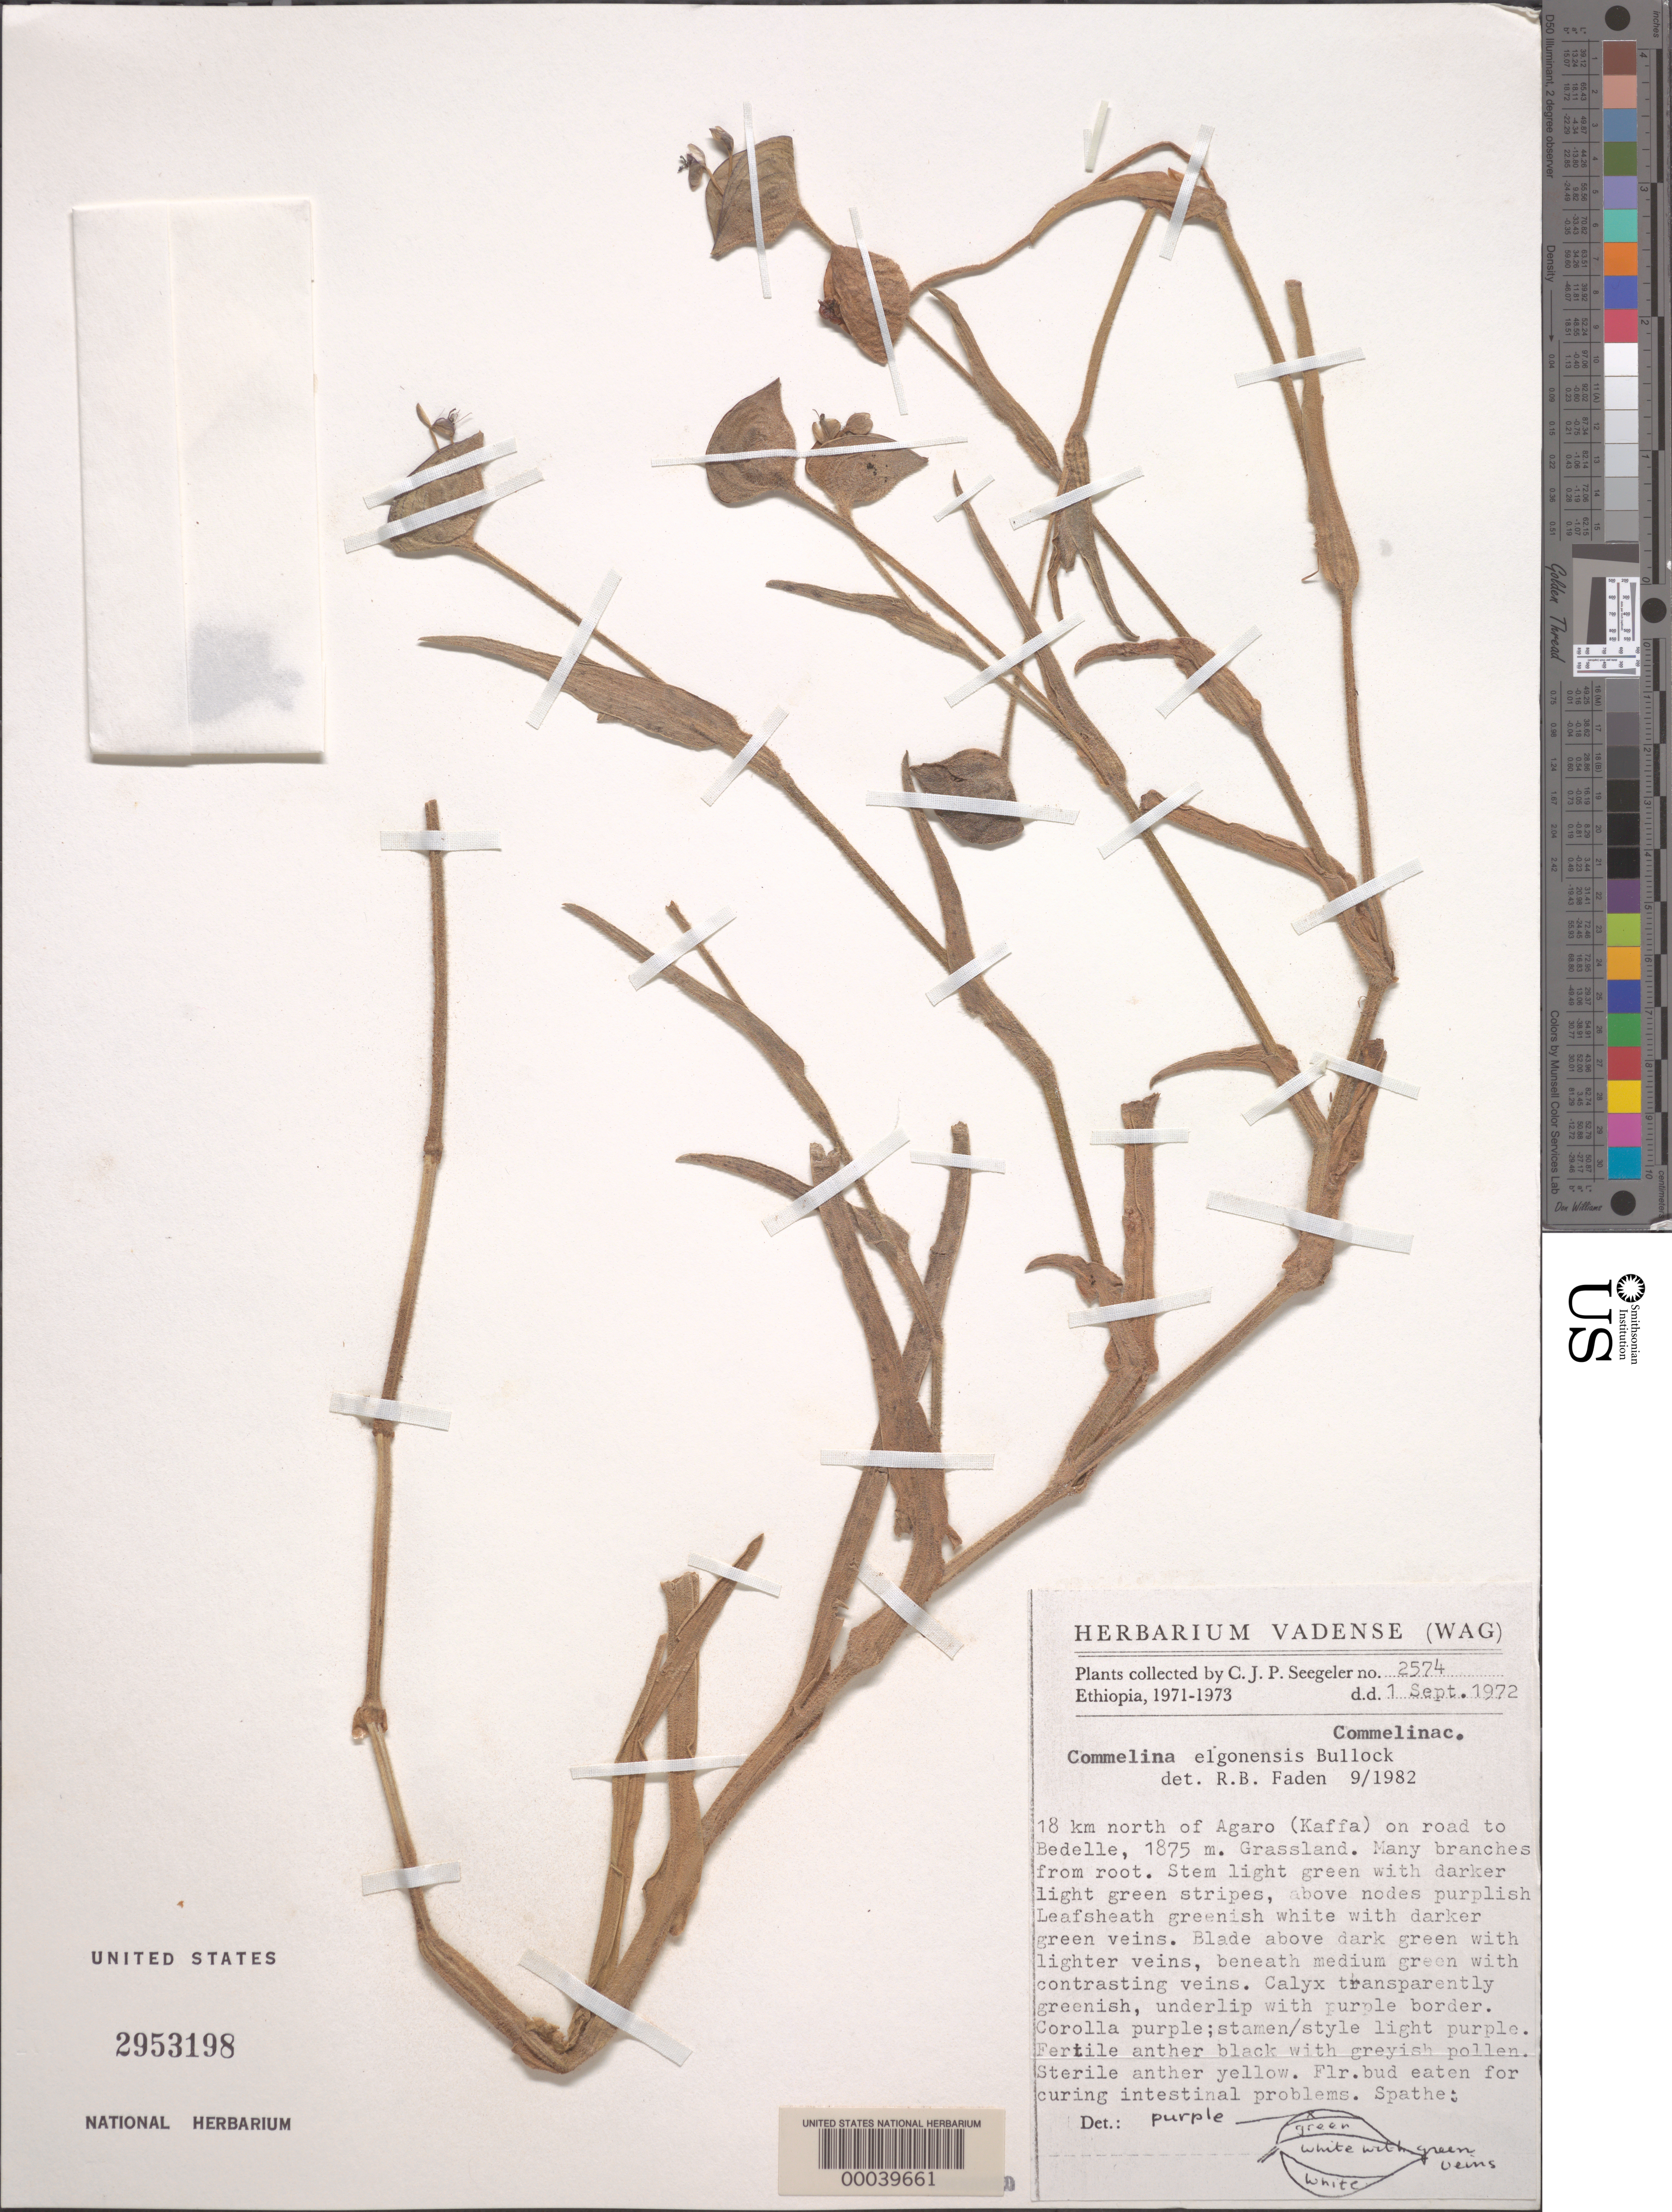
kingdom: Plantae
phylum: Tracheophyta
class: Liliopsida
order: Commelinales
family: Commelinaceae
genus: Commelina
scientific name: Commelina elgonensis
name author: Bullock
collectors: C. Seegeler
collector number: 2574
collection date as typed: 01 Sep 1972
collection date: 1972-09-01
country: Ethiopia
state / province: South West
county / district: Keffa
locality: N of agaro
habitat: Grassland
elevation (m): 1875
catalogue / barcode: US 2953198